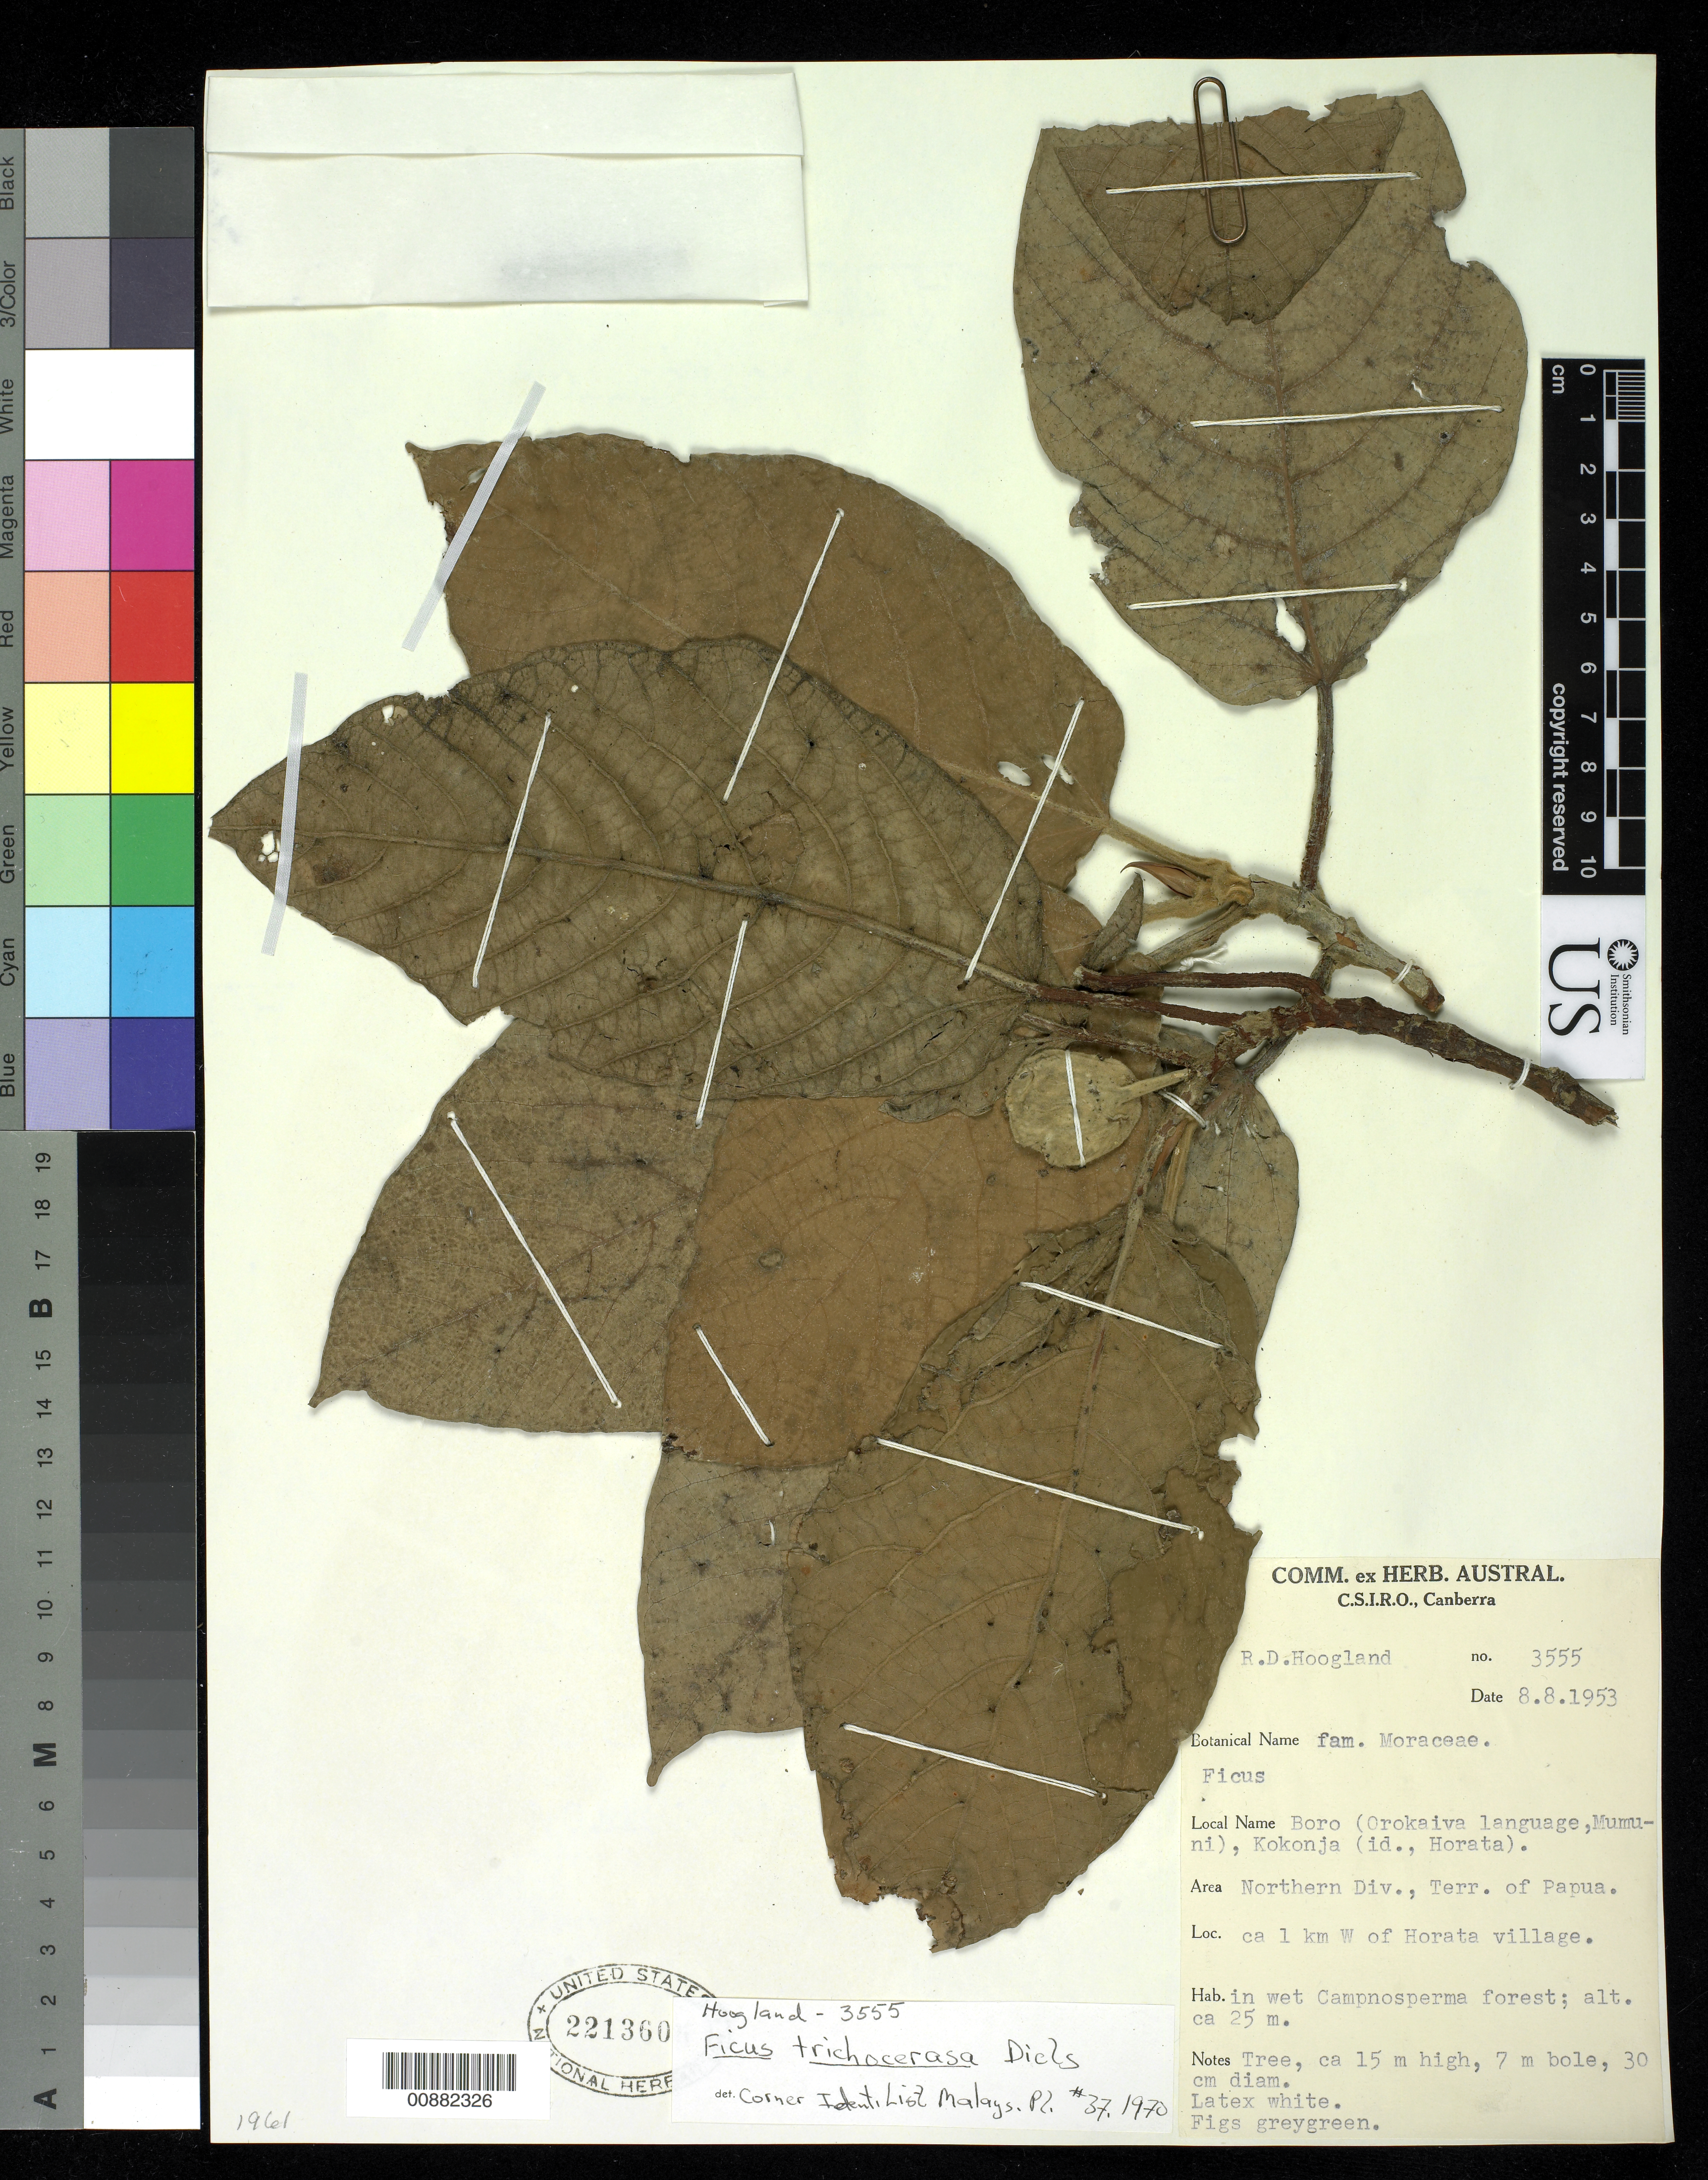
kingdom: Plantae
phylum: Tracheophyta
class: Magnoliopsida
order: Rosales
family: Moraceae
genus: Ficus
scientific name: Ficus trichocerasa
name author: Diels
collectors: R. D. Hoogland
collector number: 3555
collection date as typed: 08 Aug 1953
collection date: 1953-08-08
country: Papua New Guinea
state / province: Northern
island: New Guinea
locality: c. 1 km W of Horata village.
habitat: in wet Campnosperma forest.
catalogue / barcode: US 2213606